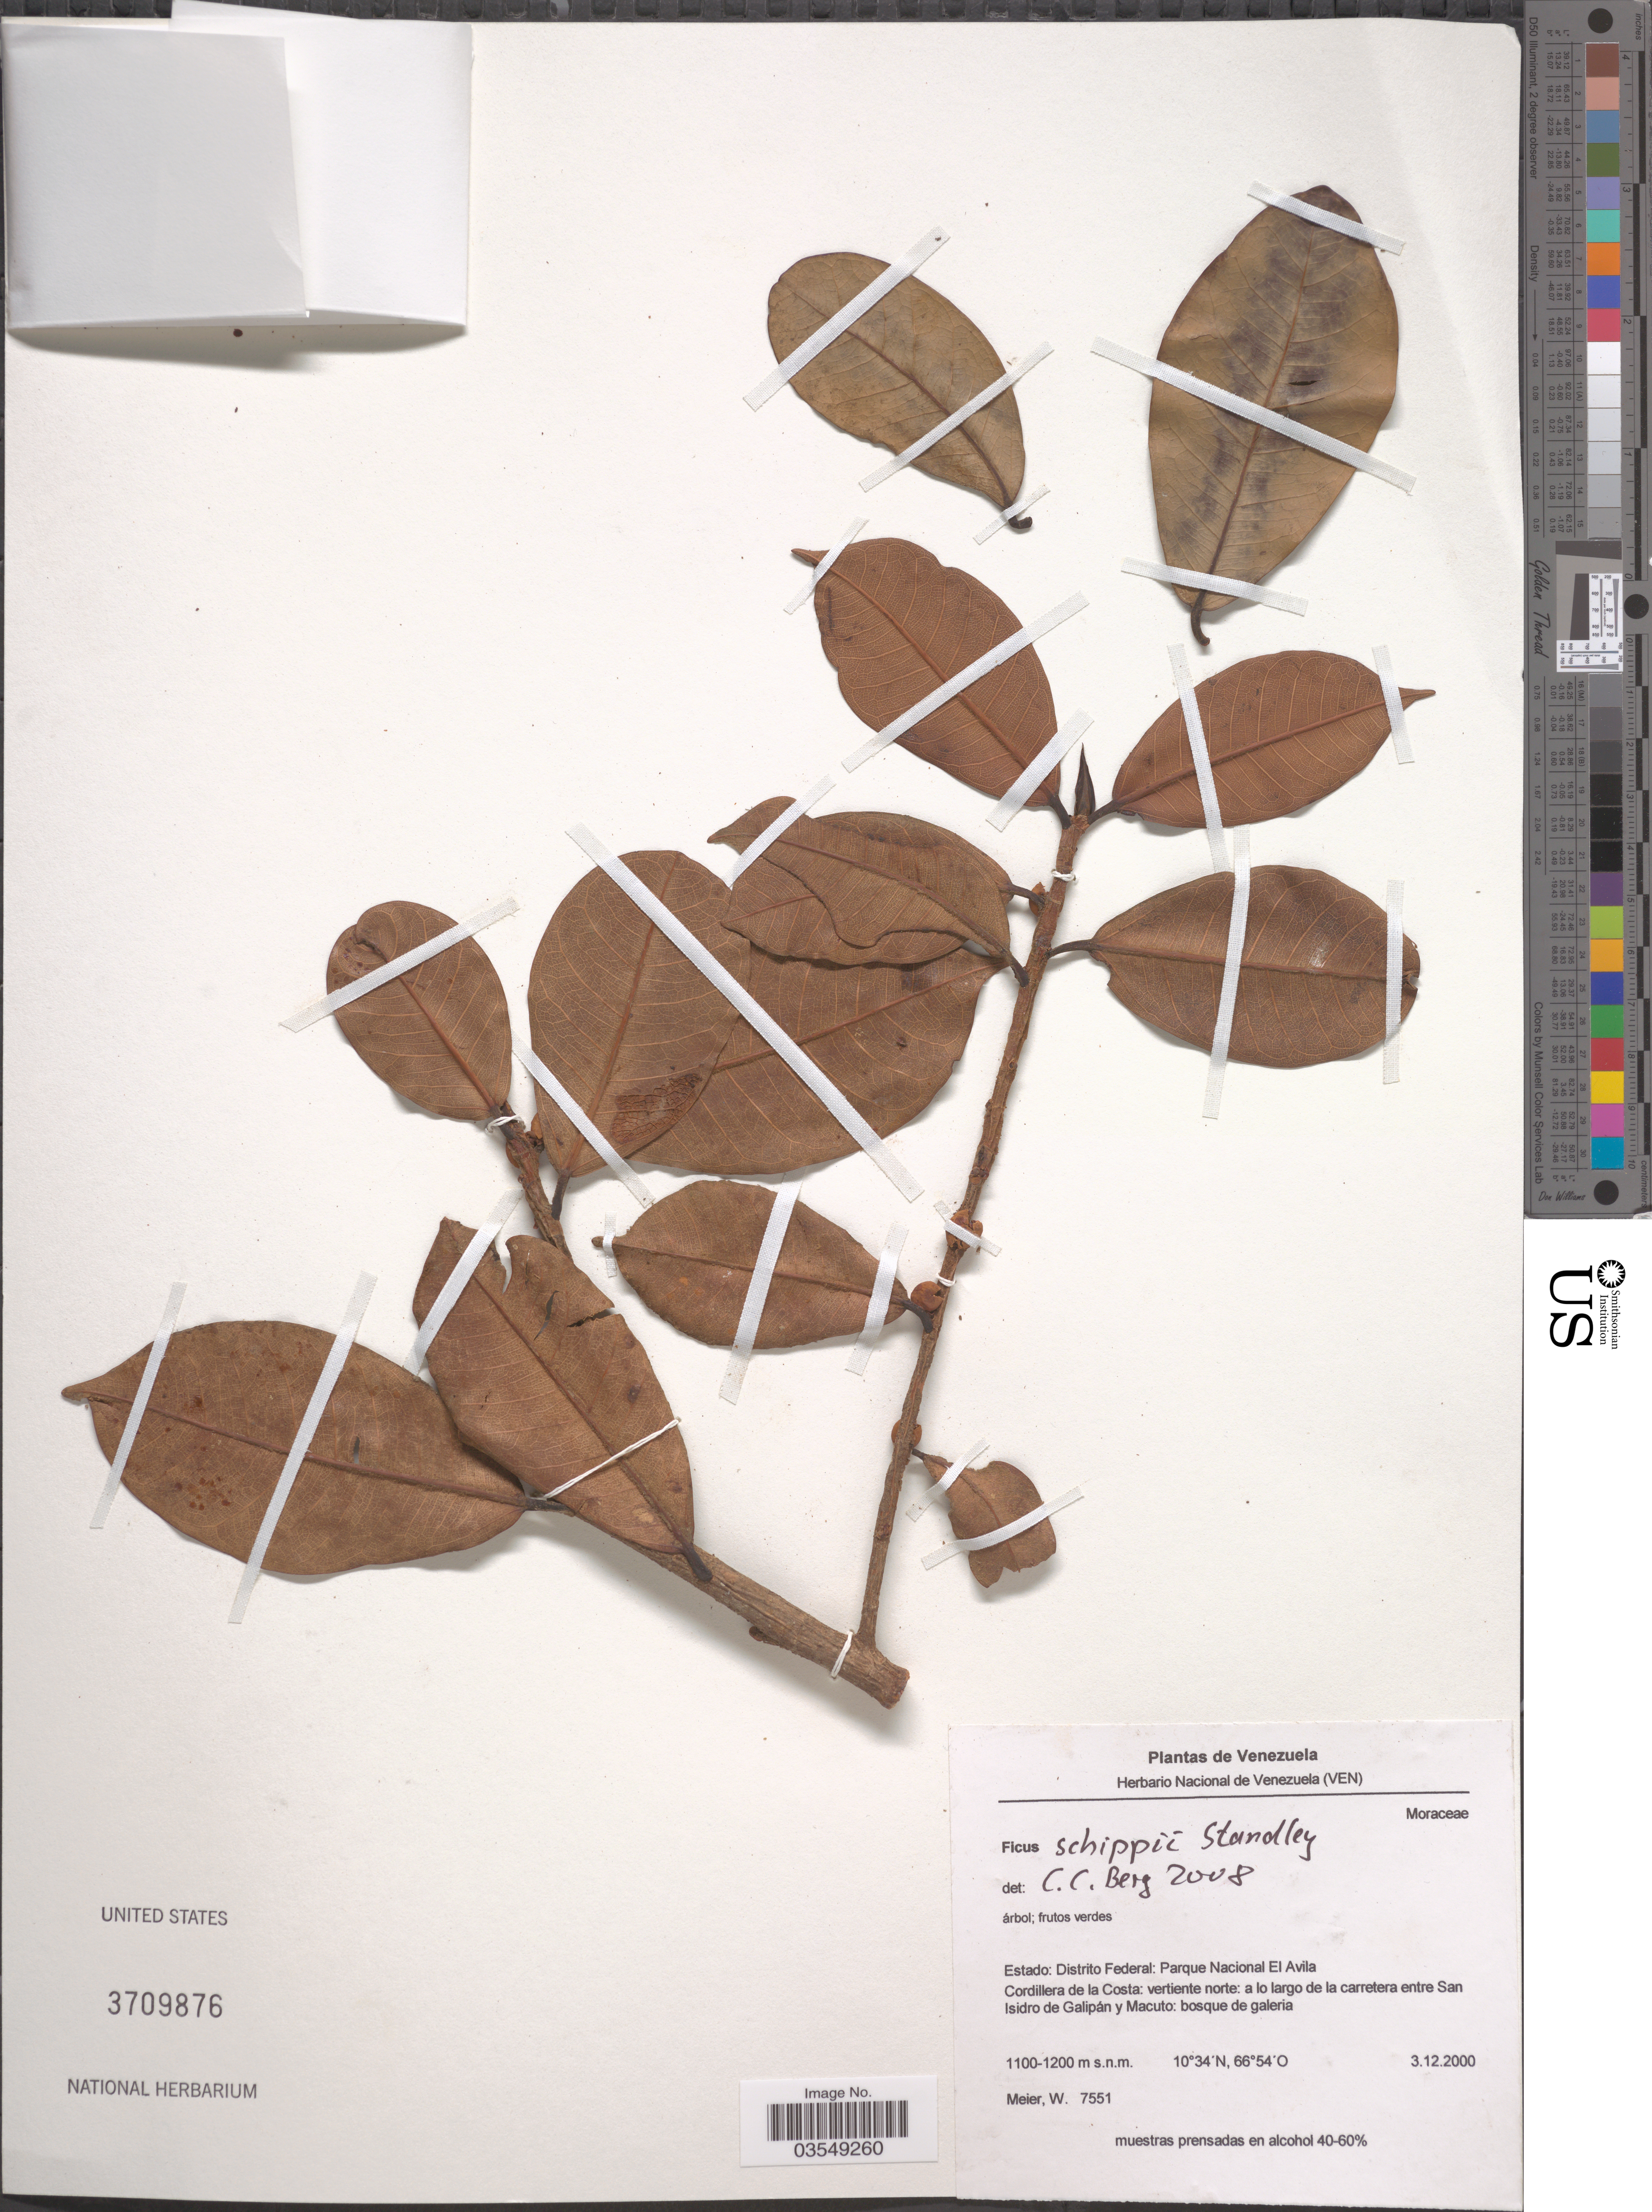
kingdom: Plantae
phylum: Tracheophyta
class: Magnoliopsida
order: Rosales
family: Moraceae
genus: Ficus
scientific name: Ficus schippii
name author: Standl.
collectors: W. Meier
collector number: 7551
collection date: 2000-12-03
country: Venezuela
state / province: Distrito Federal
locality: Distrito Federal: Parque Nacional El Avila. Cordillera de la Costa: vertiente norte: a lo largo de la carretera entre San Isidro de Galipán y Macuto: bosque de galeria.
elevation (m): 1100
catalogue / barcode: US 3709876